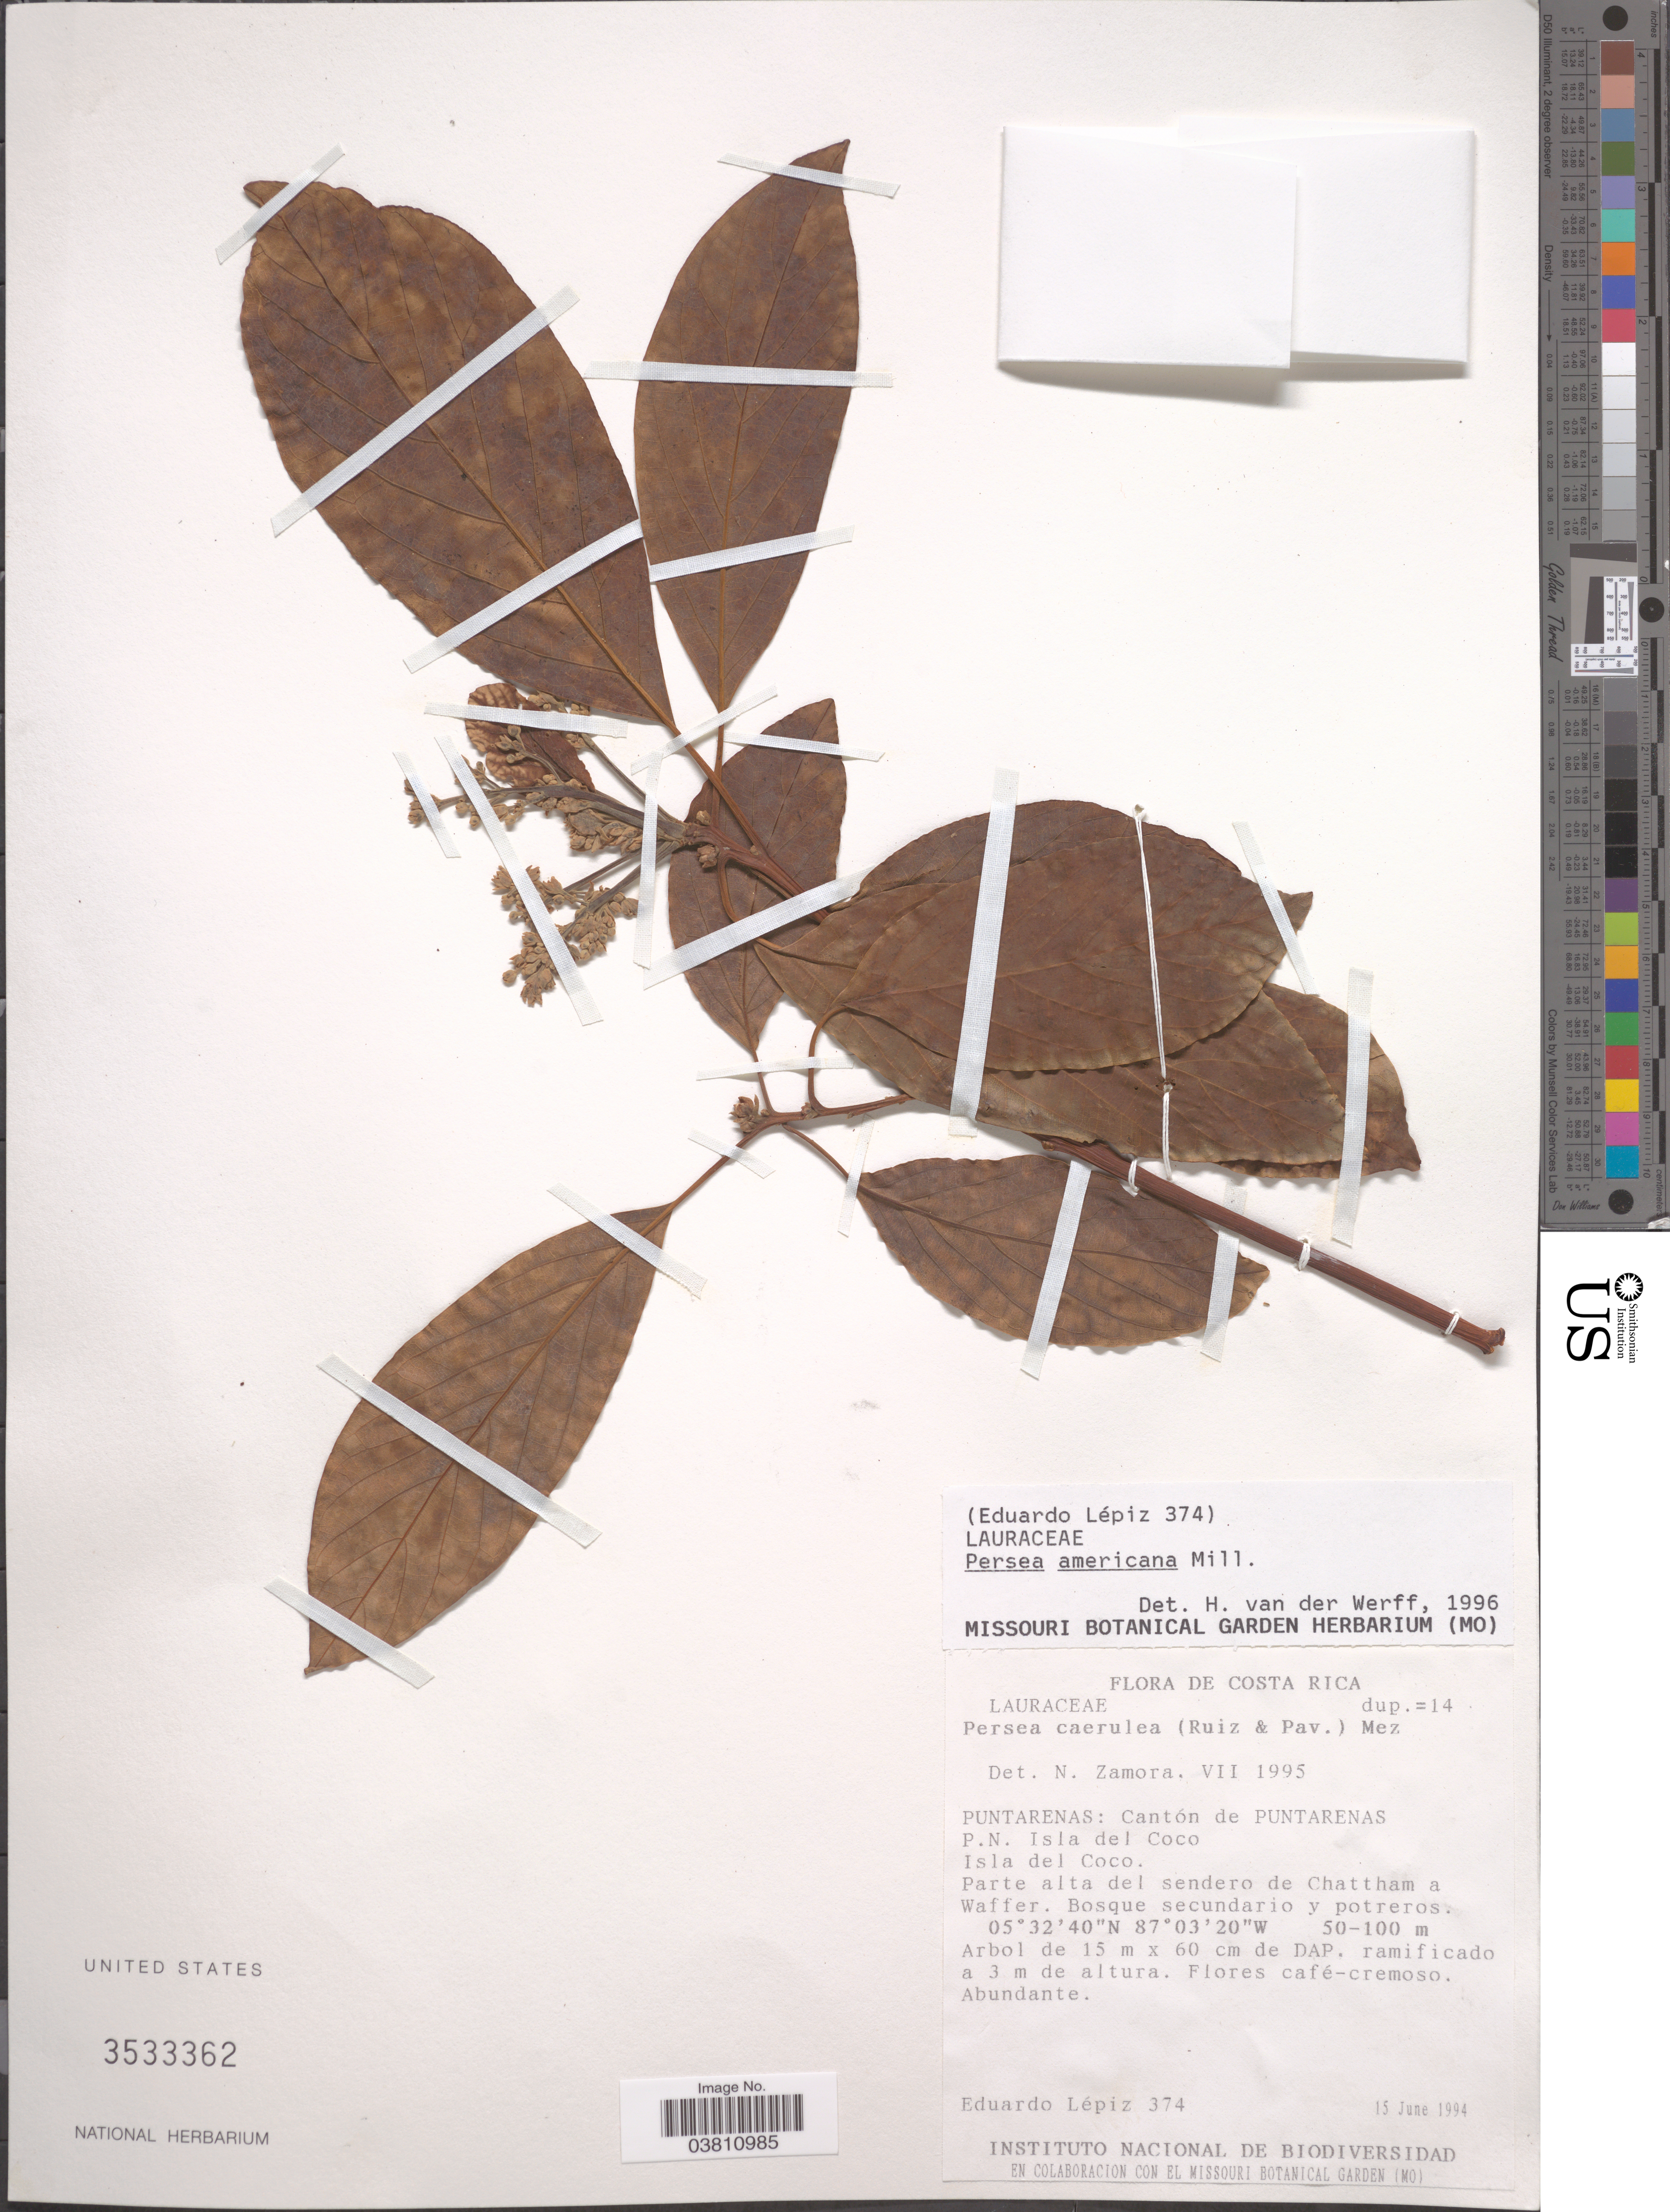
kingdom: Plantae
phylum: Tracheophyta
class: Magnoliopsida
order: Laurales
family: Lauraceae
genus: Persea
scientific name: Persea americana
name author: Mill.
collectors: E. Lépiz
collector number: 374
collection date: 1994-06-15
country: Costa Rica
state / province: Puntarenas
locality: Cantón de Puntarenas. P.N. Isla del Coco. Isla del Coco.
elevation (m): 50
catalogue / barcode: US 3533362